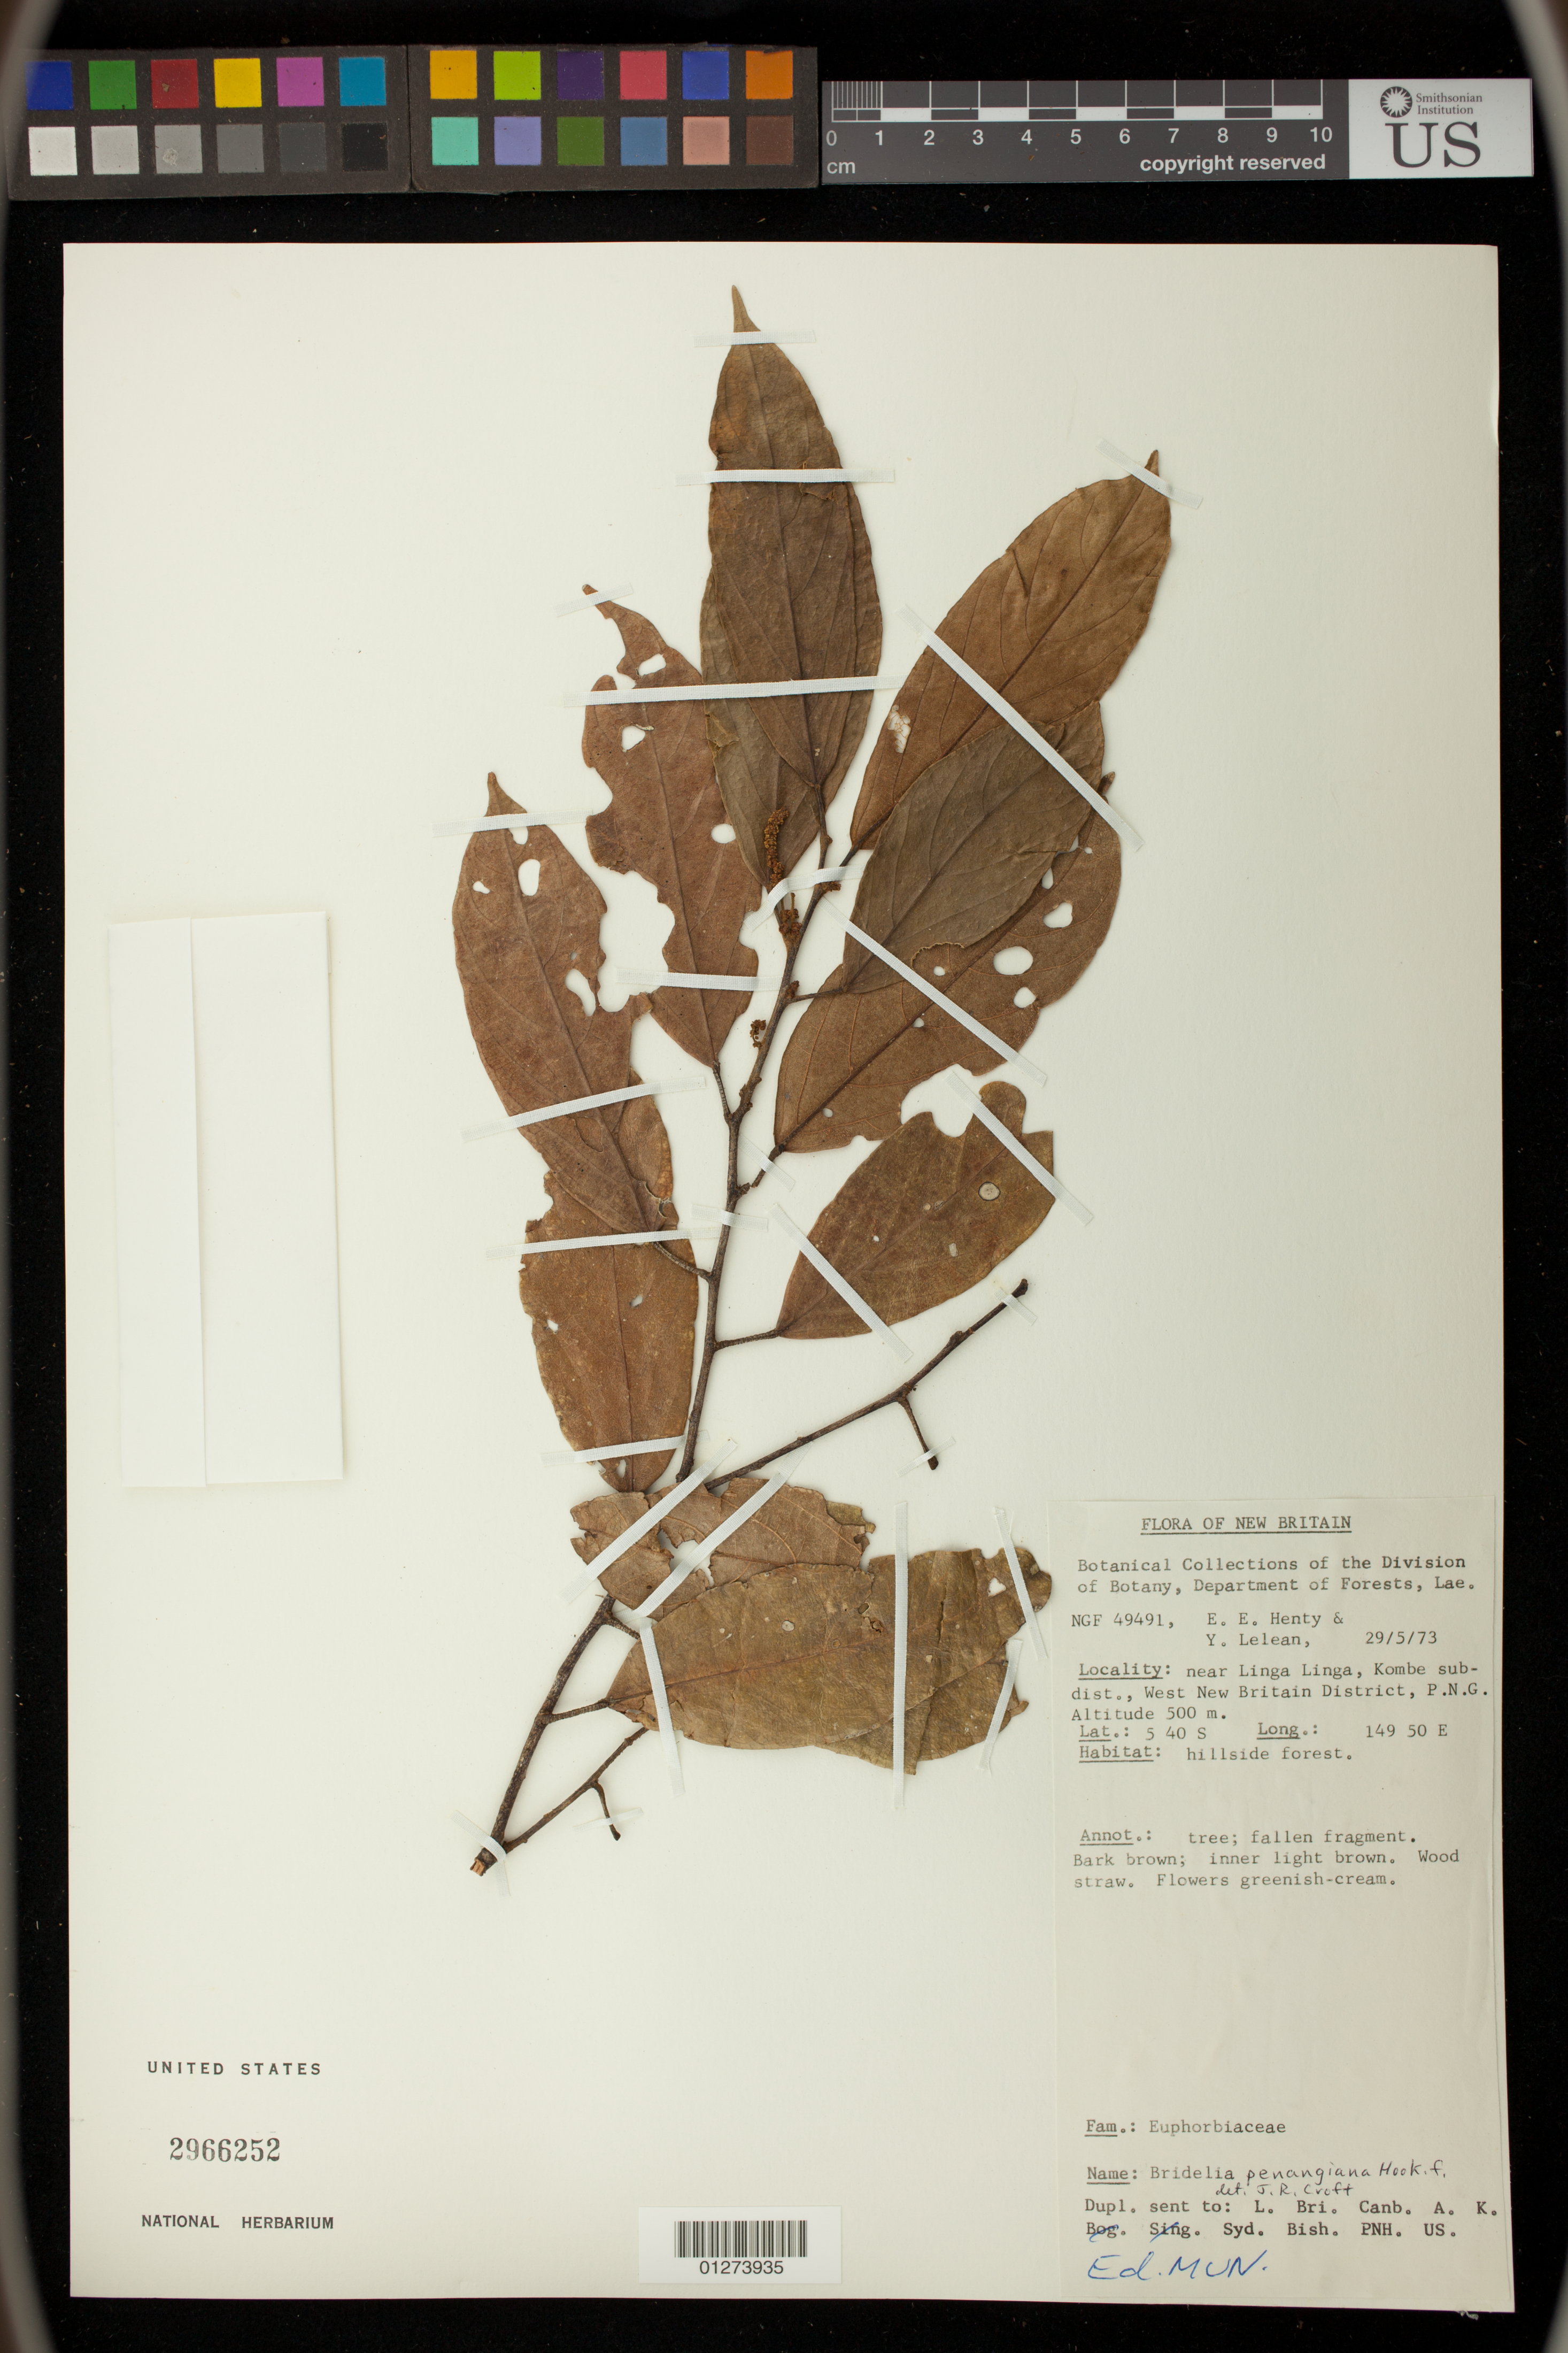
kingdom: Plantae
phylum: Tracheophyta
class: Magnoliopsida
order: Malpighiales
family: Phyllanthaceae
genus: Bridelia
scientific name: Bridelia insulana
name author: Hance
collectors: E. Henty & Y. Lelean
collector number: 49491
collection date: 1973-05-29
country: Papua New Guinea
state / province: West New Britain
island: New Britain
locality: Near Linga Linga, Kombe subdist.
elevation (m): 500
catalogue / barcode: US 2966252